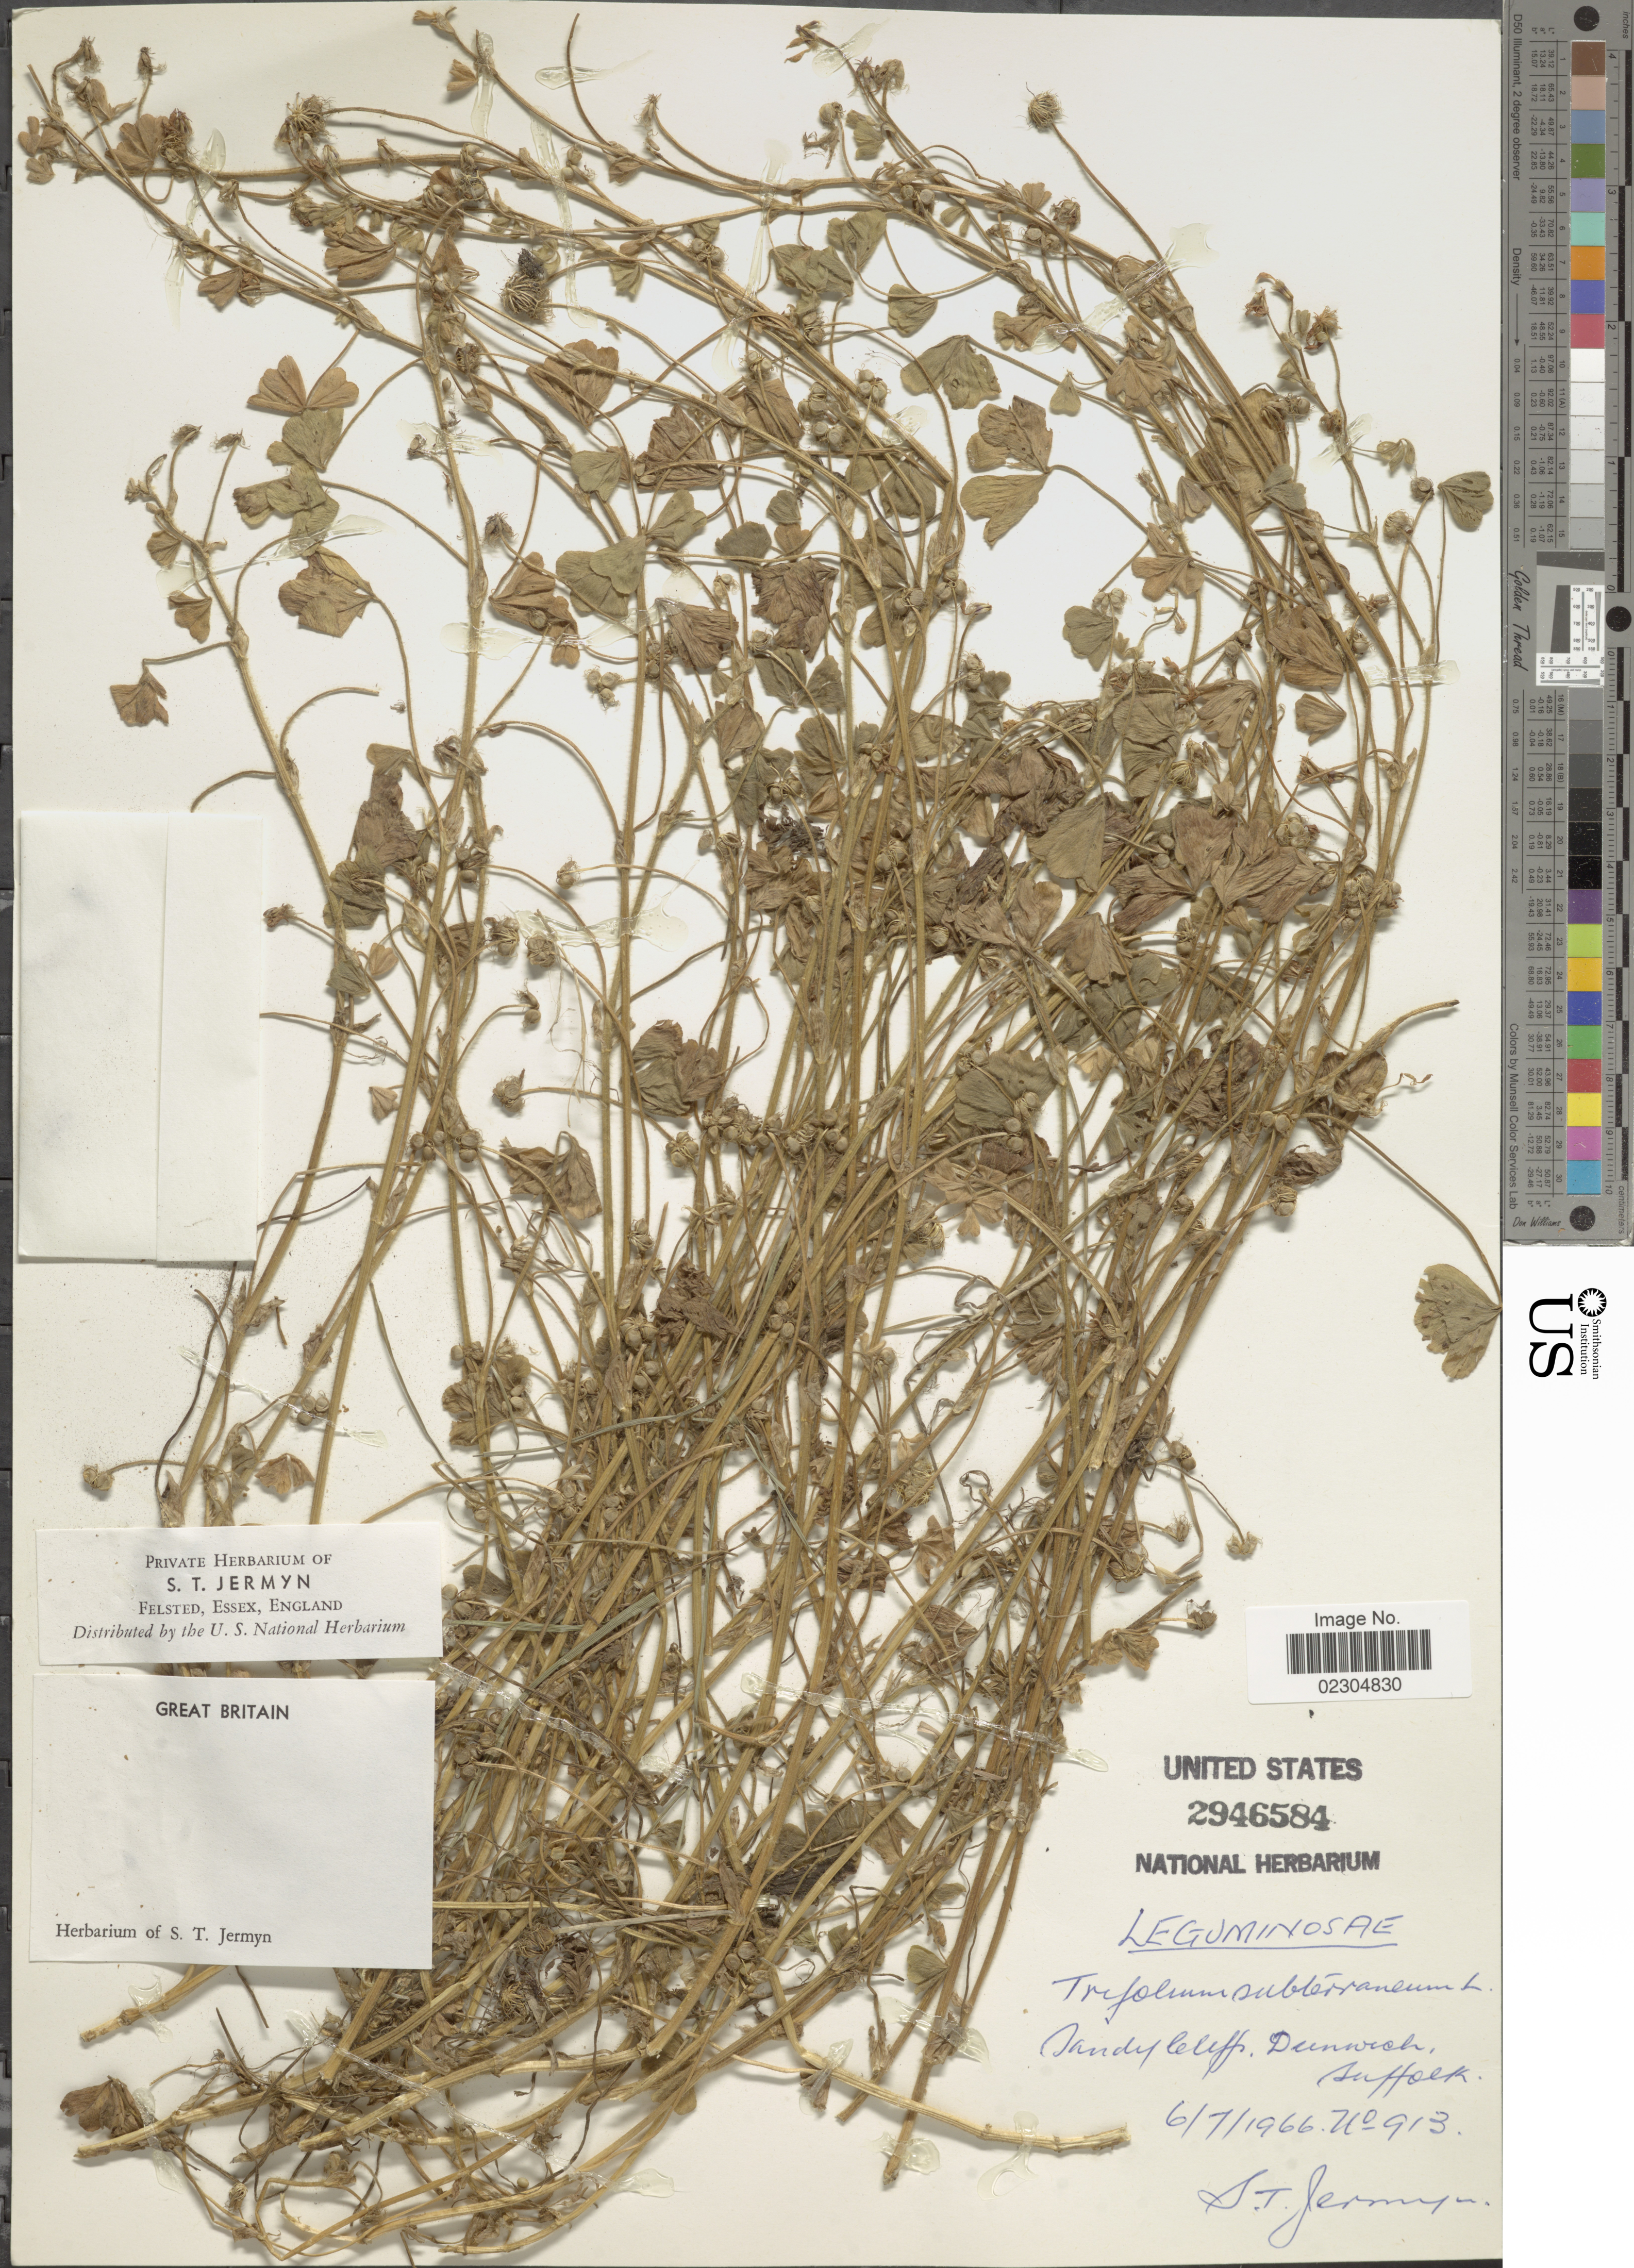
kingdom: Plantae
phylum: Tracheophyta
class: Magnoliopsida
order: Fabales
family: Fabaceae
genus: Trifolium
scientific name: Trifolium subterraneum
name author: L.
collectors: S. Jermyn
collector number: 913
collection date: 1966-07-06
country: United Kingdom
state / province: England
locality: Great Britain. Dunwich, Suffolk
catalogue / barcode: US 2946584